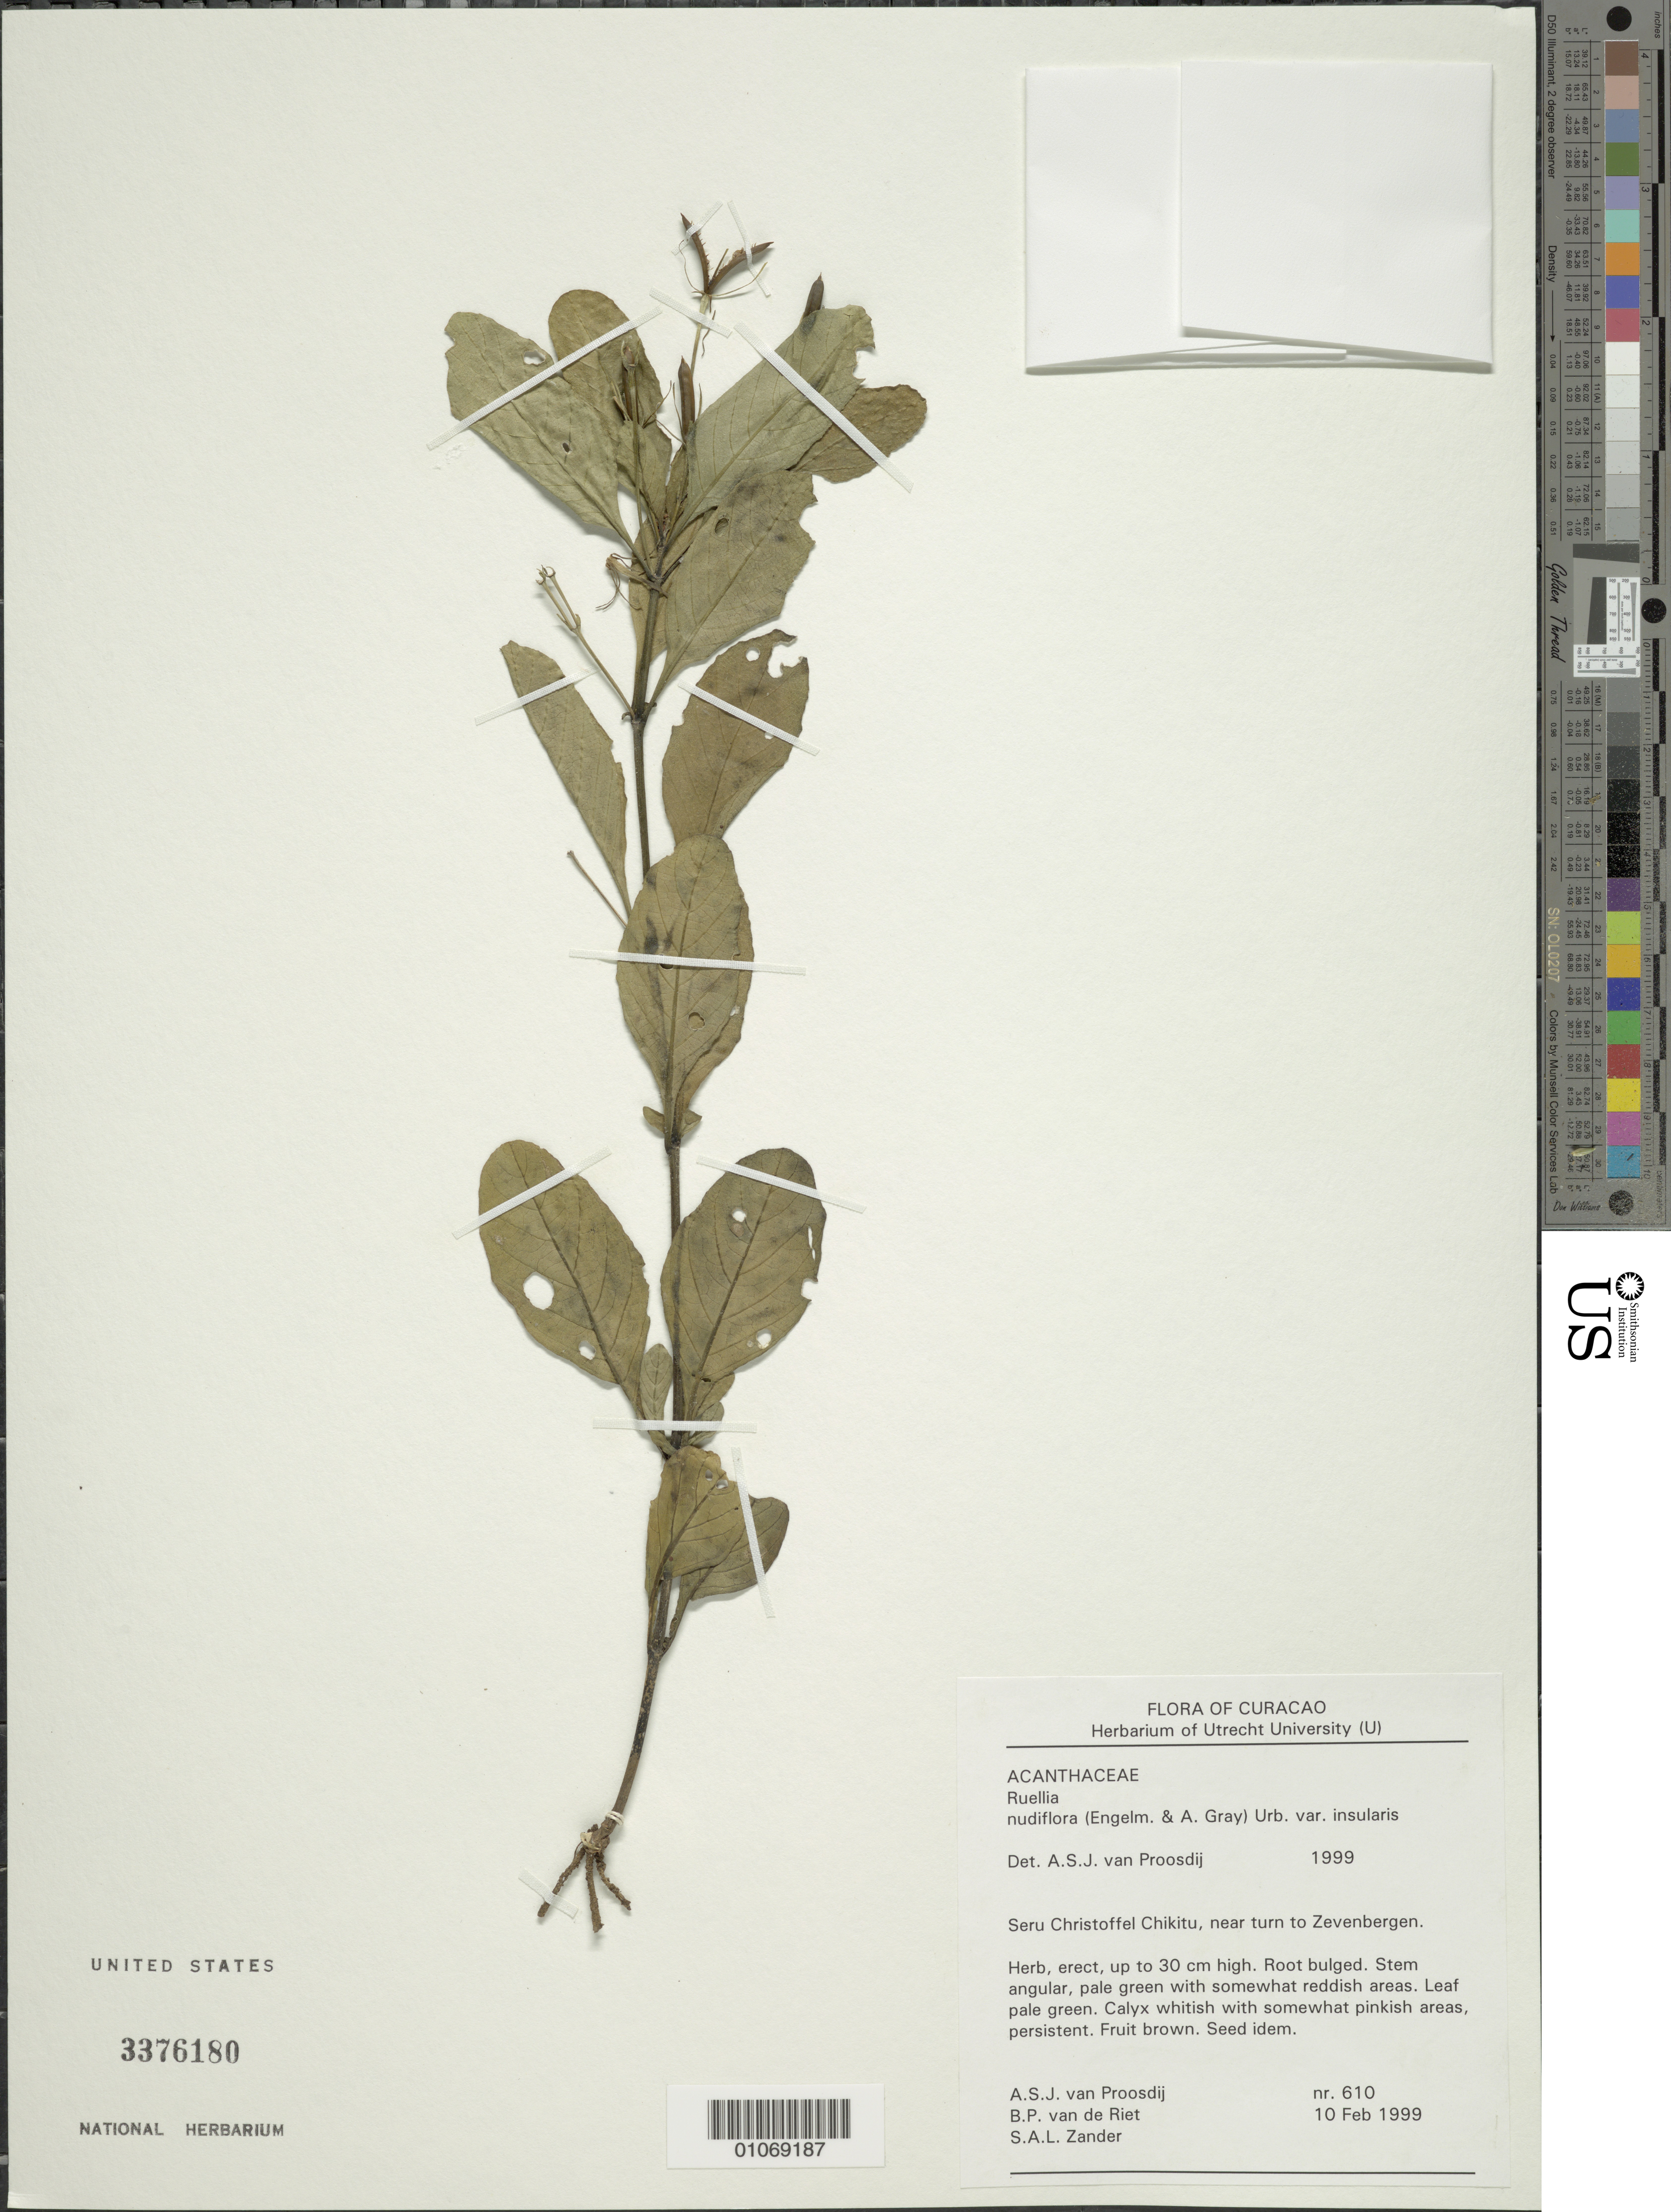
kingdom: Plantae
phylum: Tracheophyta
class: Magnoliopsida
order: Lamiales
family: Acanthaceae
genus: Ruellia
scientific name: Ruellia nudiflora var. insularis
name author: Leonard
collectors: A. Proosdij, B. Riet & S. Zander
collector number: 610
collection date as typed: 10 Feb 1999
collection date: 1999-02-10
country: Curaçao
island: Curaçao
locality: Seru Christoffel Chikitu, near turn to Zevenbergen.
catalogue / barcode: US 3376180